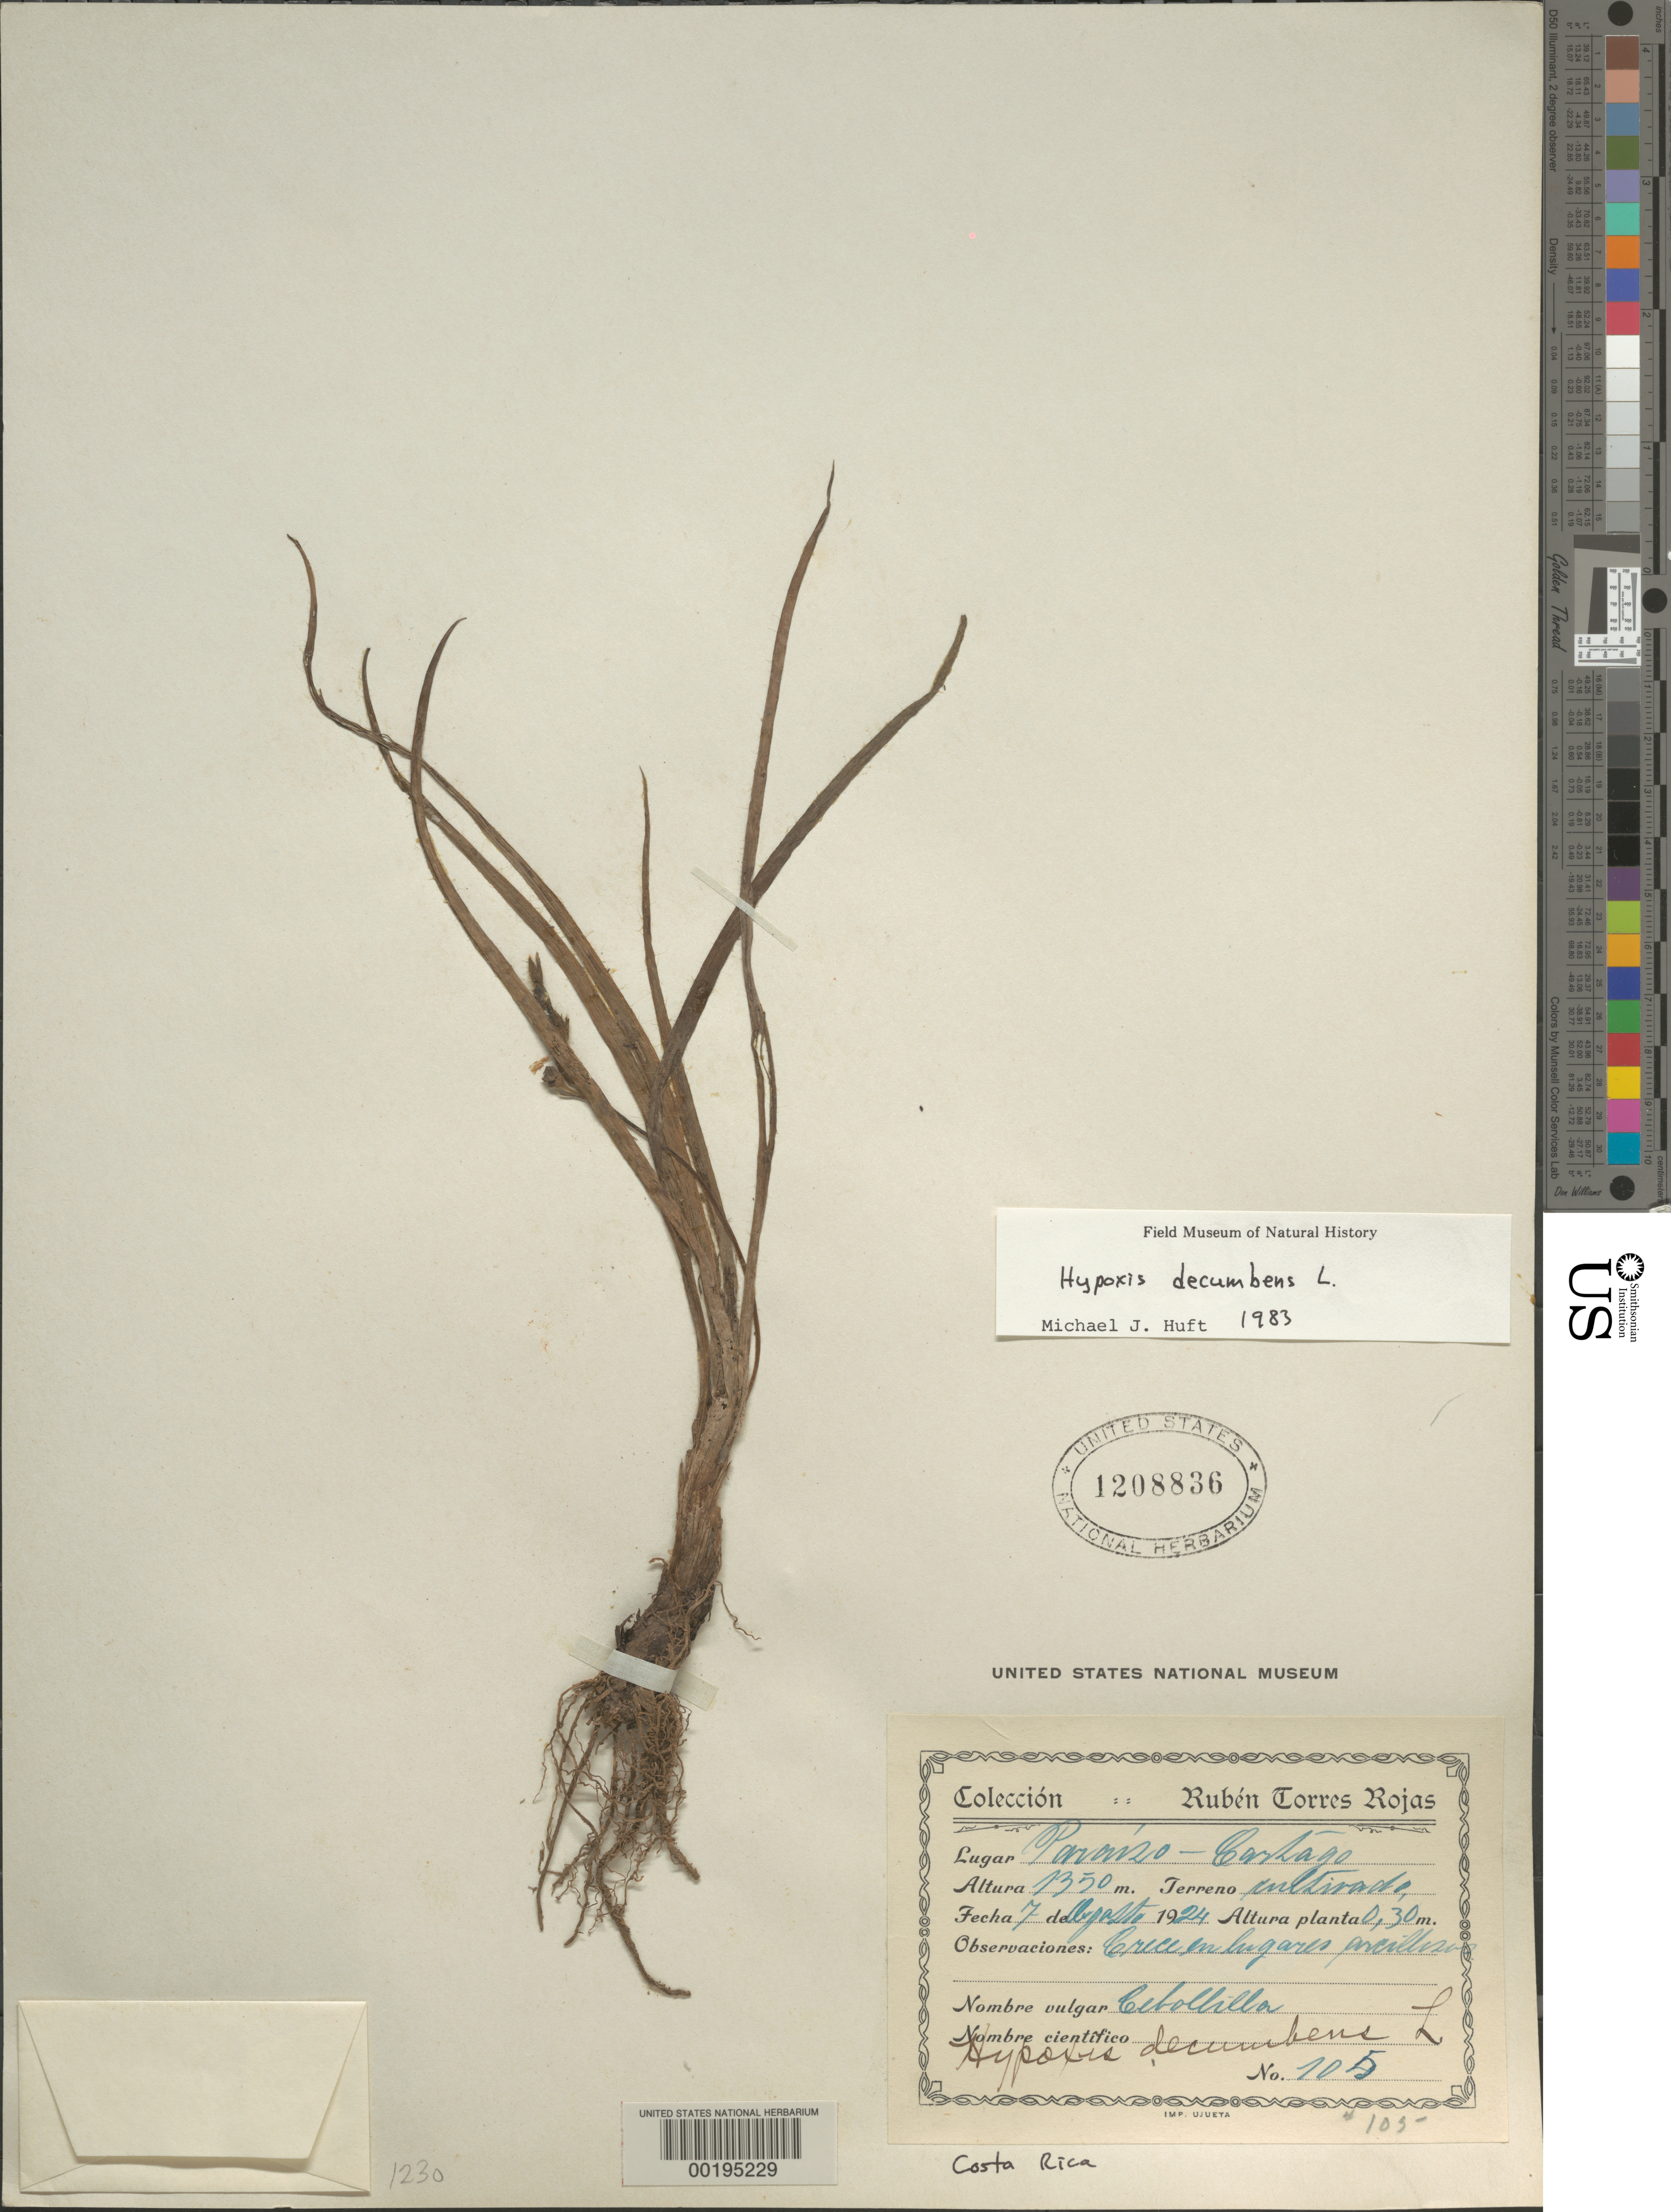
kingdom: Plantae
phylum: Tracheophyta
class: Liliopsida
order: Asparagales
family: Hypoxidaceae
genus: Hypoxis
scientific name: Hypoxis decumbens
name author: L.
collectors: R. Rojas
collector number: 705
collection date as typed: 07 Aug 1924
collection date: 1924-08-07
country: Costa Rica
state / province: Cartago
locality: Paraiso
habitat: Clayey fenced in area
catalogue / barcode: US 1208836